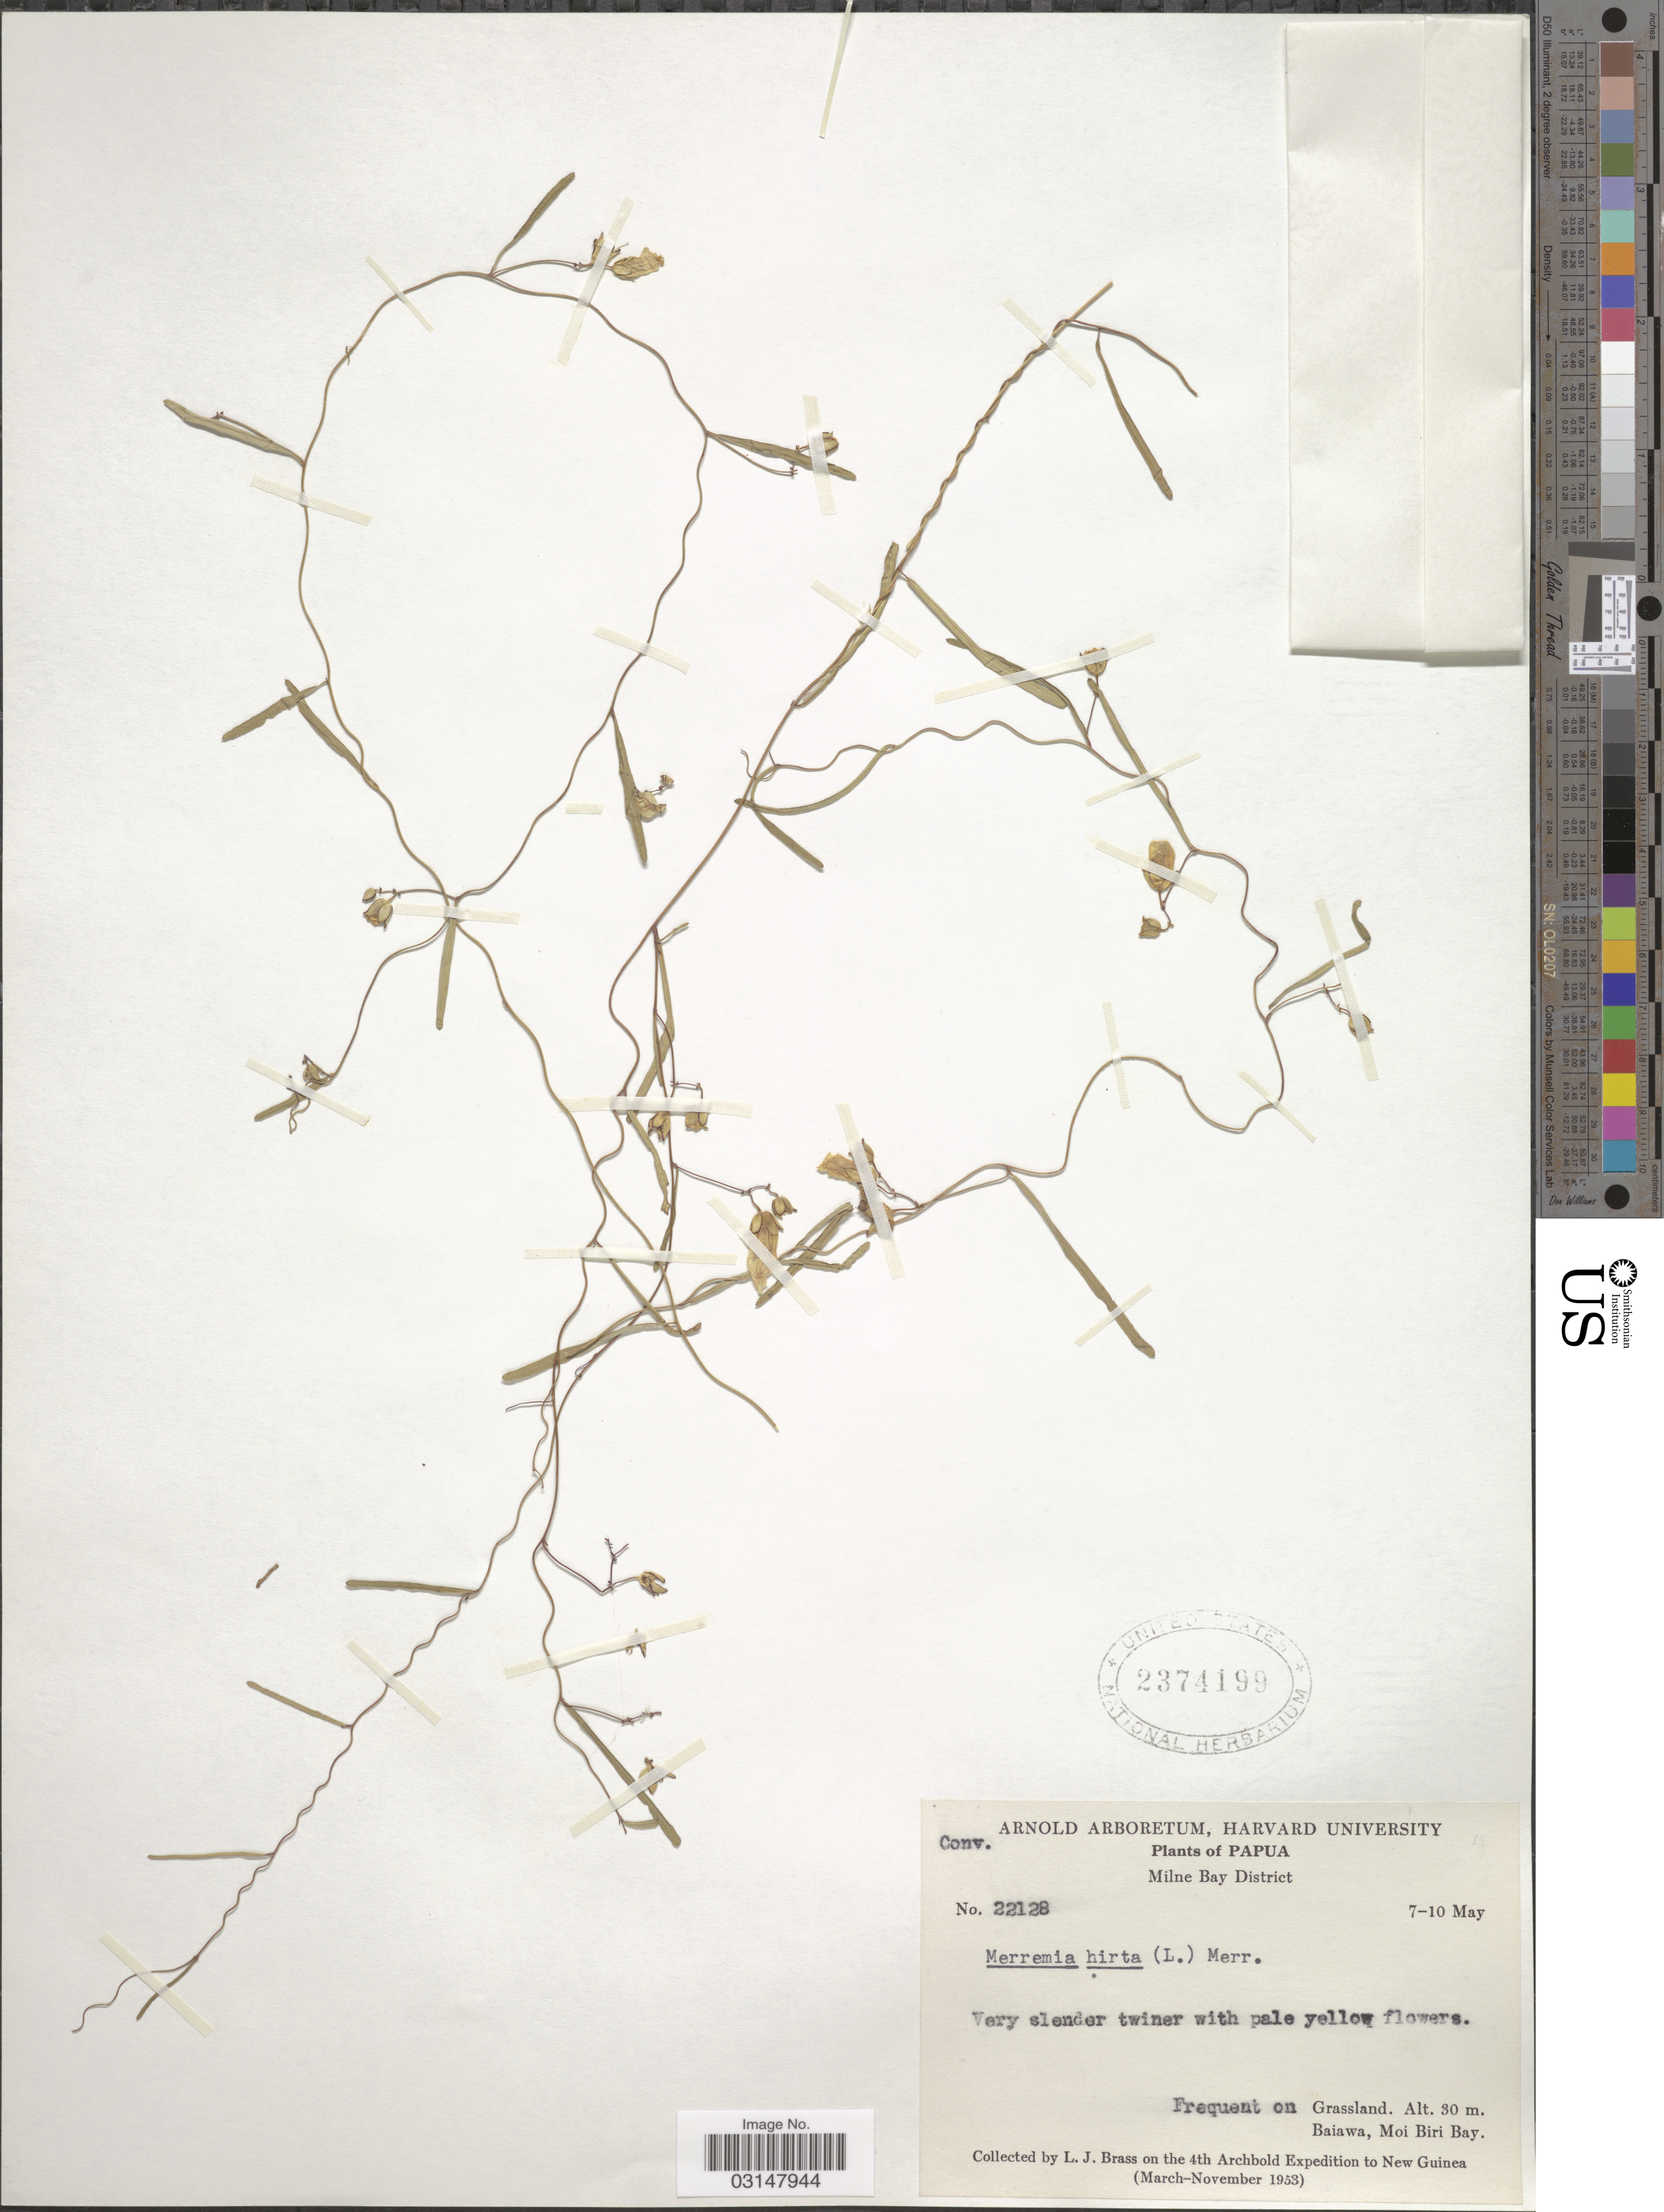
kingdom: Plantae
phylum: Tracheophyta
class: Magnoliopsida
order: Solanales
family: Convolvulaceae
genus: Merremia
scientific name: Merremia hirta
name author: (L.) Merr.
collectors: L. J. Brass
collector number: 22128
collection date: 1953-05-07/1953-05-10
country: Papua New Guinea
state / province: Milne Bay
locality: Papua. Milne Bay District. Baiawa, Moi Biri Bay. New Guinea.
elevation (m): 30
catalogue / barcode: US 2374199